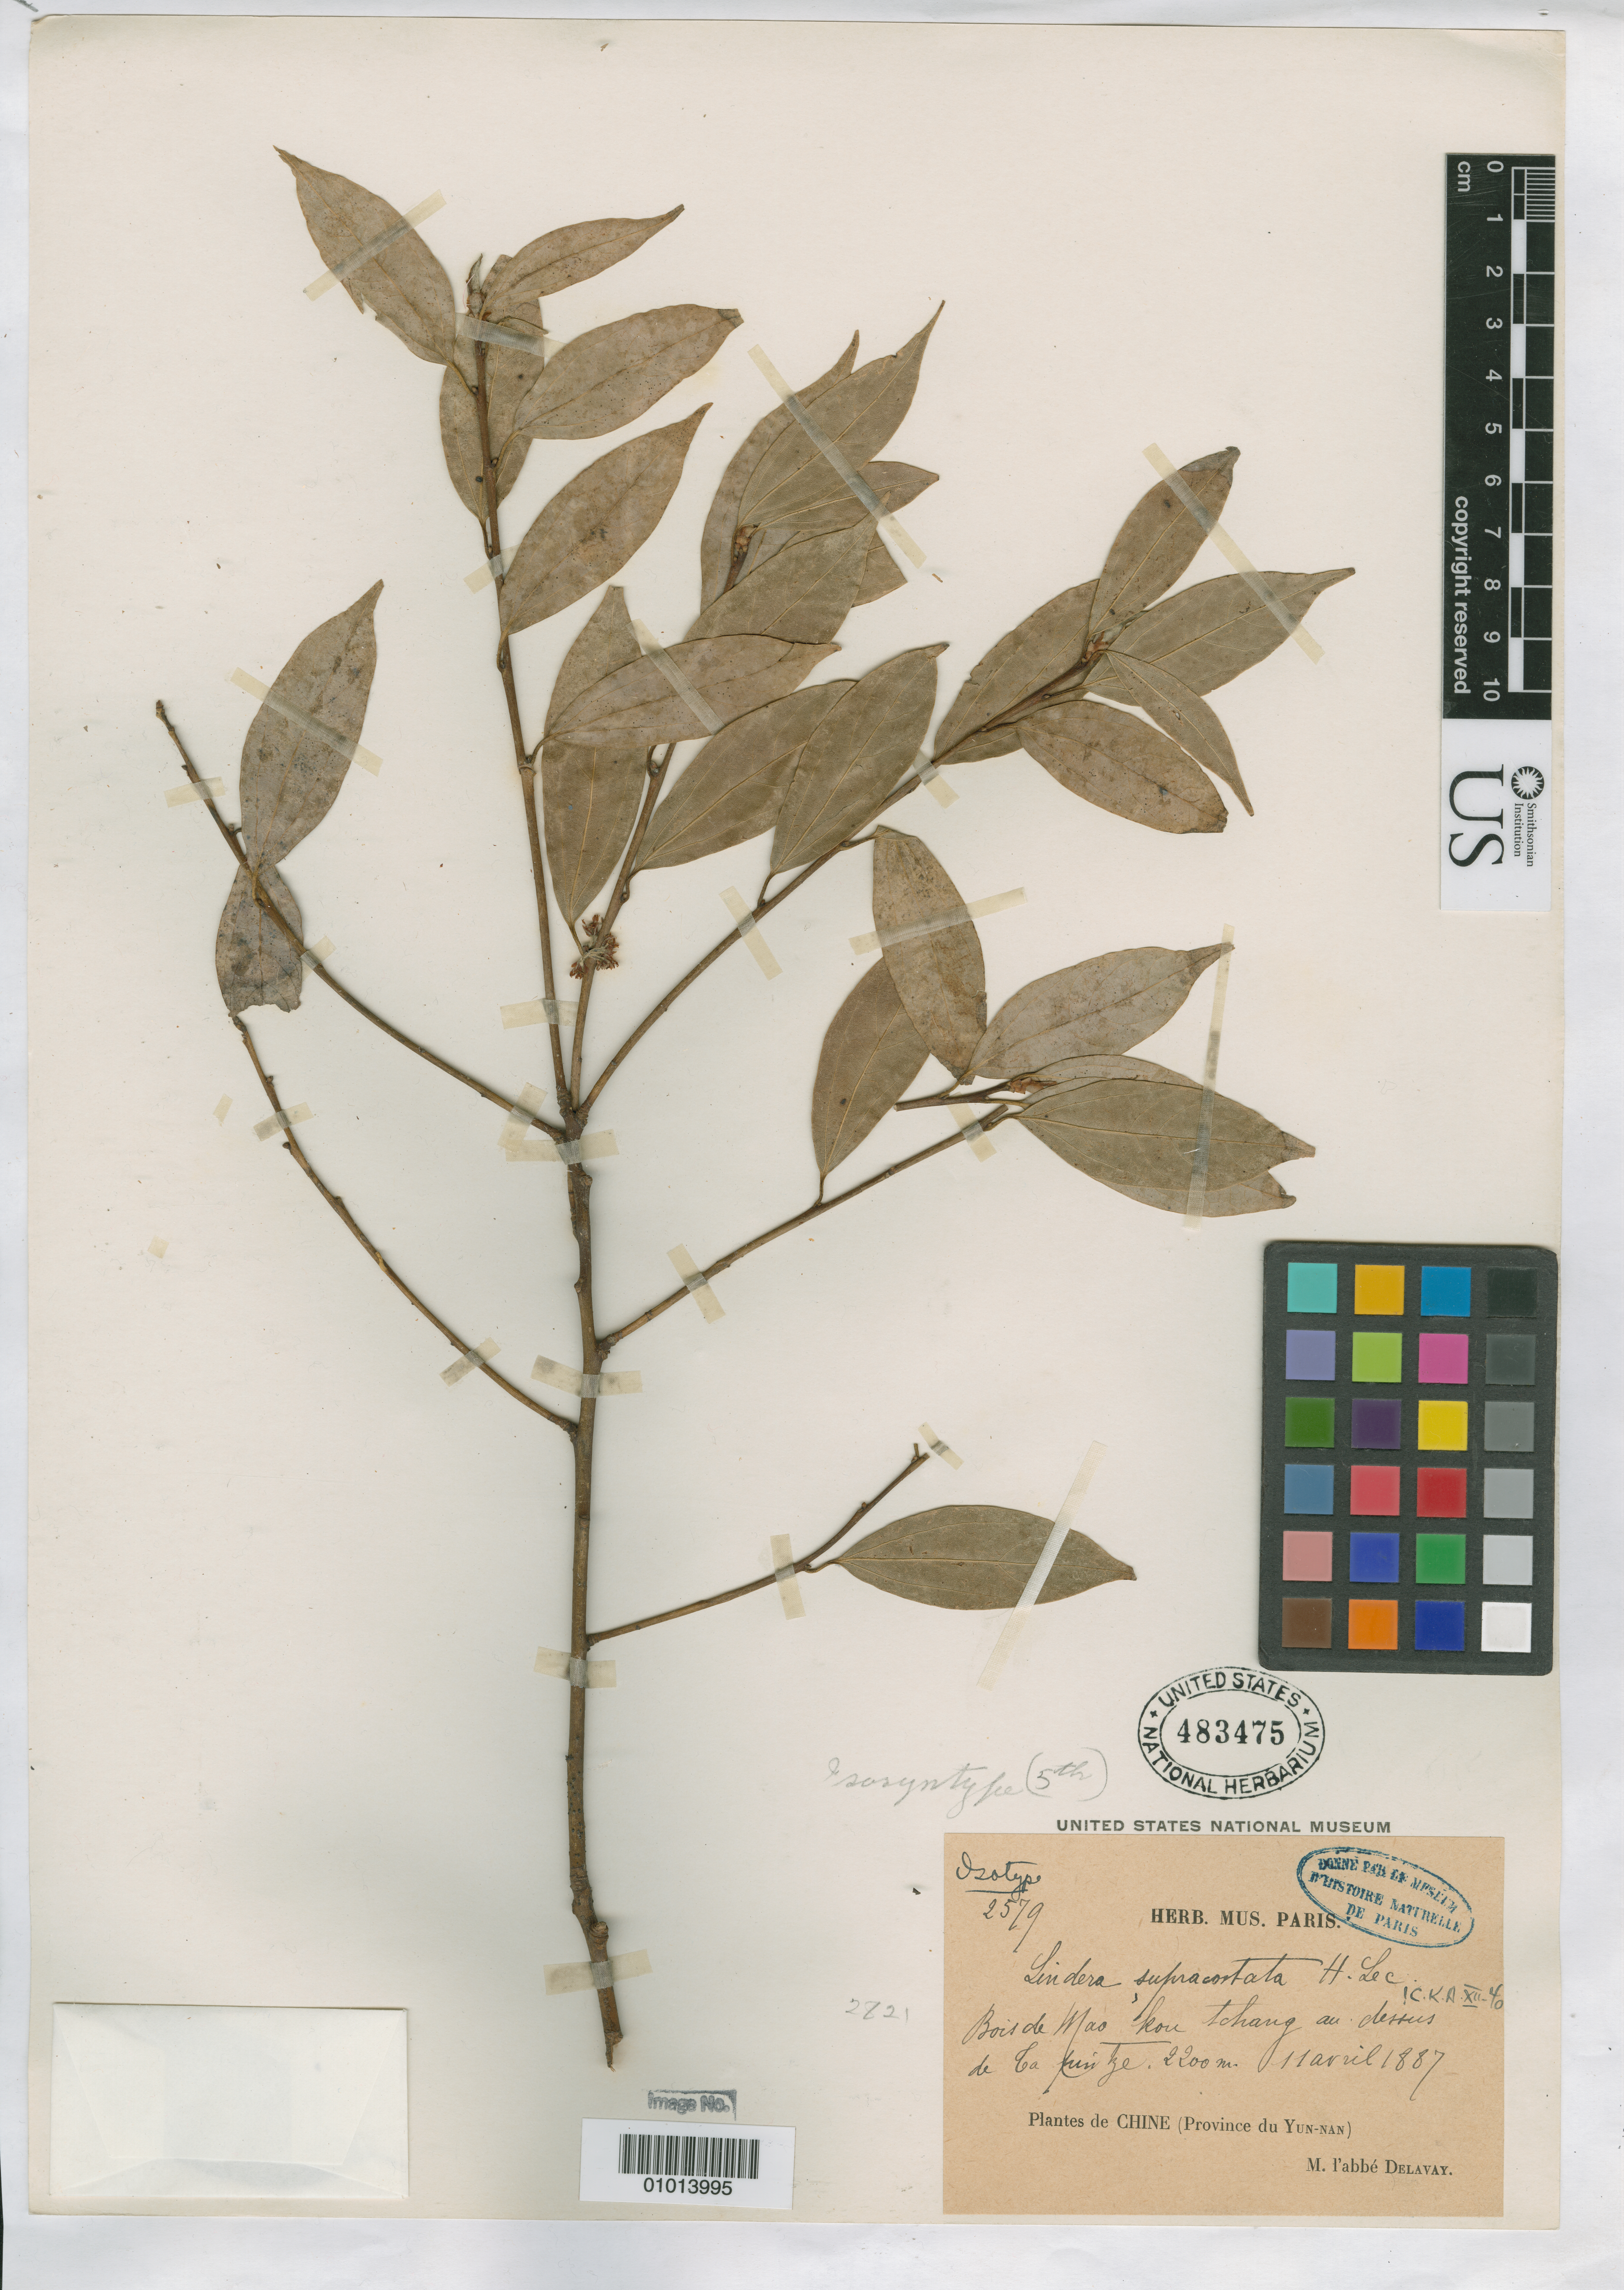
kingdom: Plantae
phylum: Tracheophyta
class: Magnoliopsida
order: Laurales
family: Lauraceae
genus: Lindera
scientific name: Lindera supracostata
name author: Lecomte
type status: Isosyntype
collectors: M. Delavay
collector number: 2579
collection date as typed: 11 Apr 1887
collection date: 1887-04-11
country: China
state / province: Yunnan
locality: Bois de Mao kou tchang au0-dessus de La pin tze.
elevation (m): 2200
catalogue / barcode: US 483475